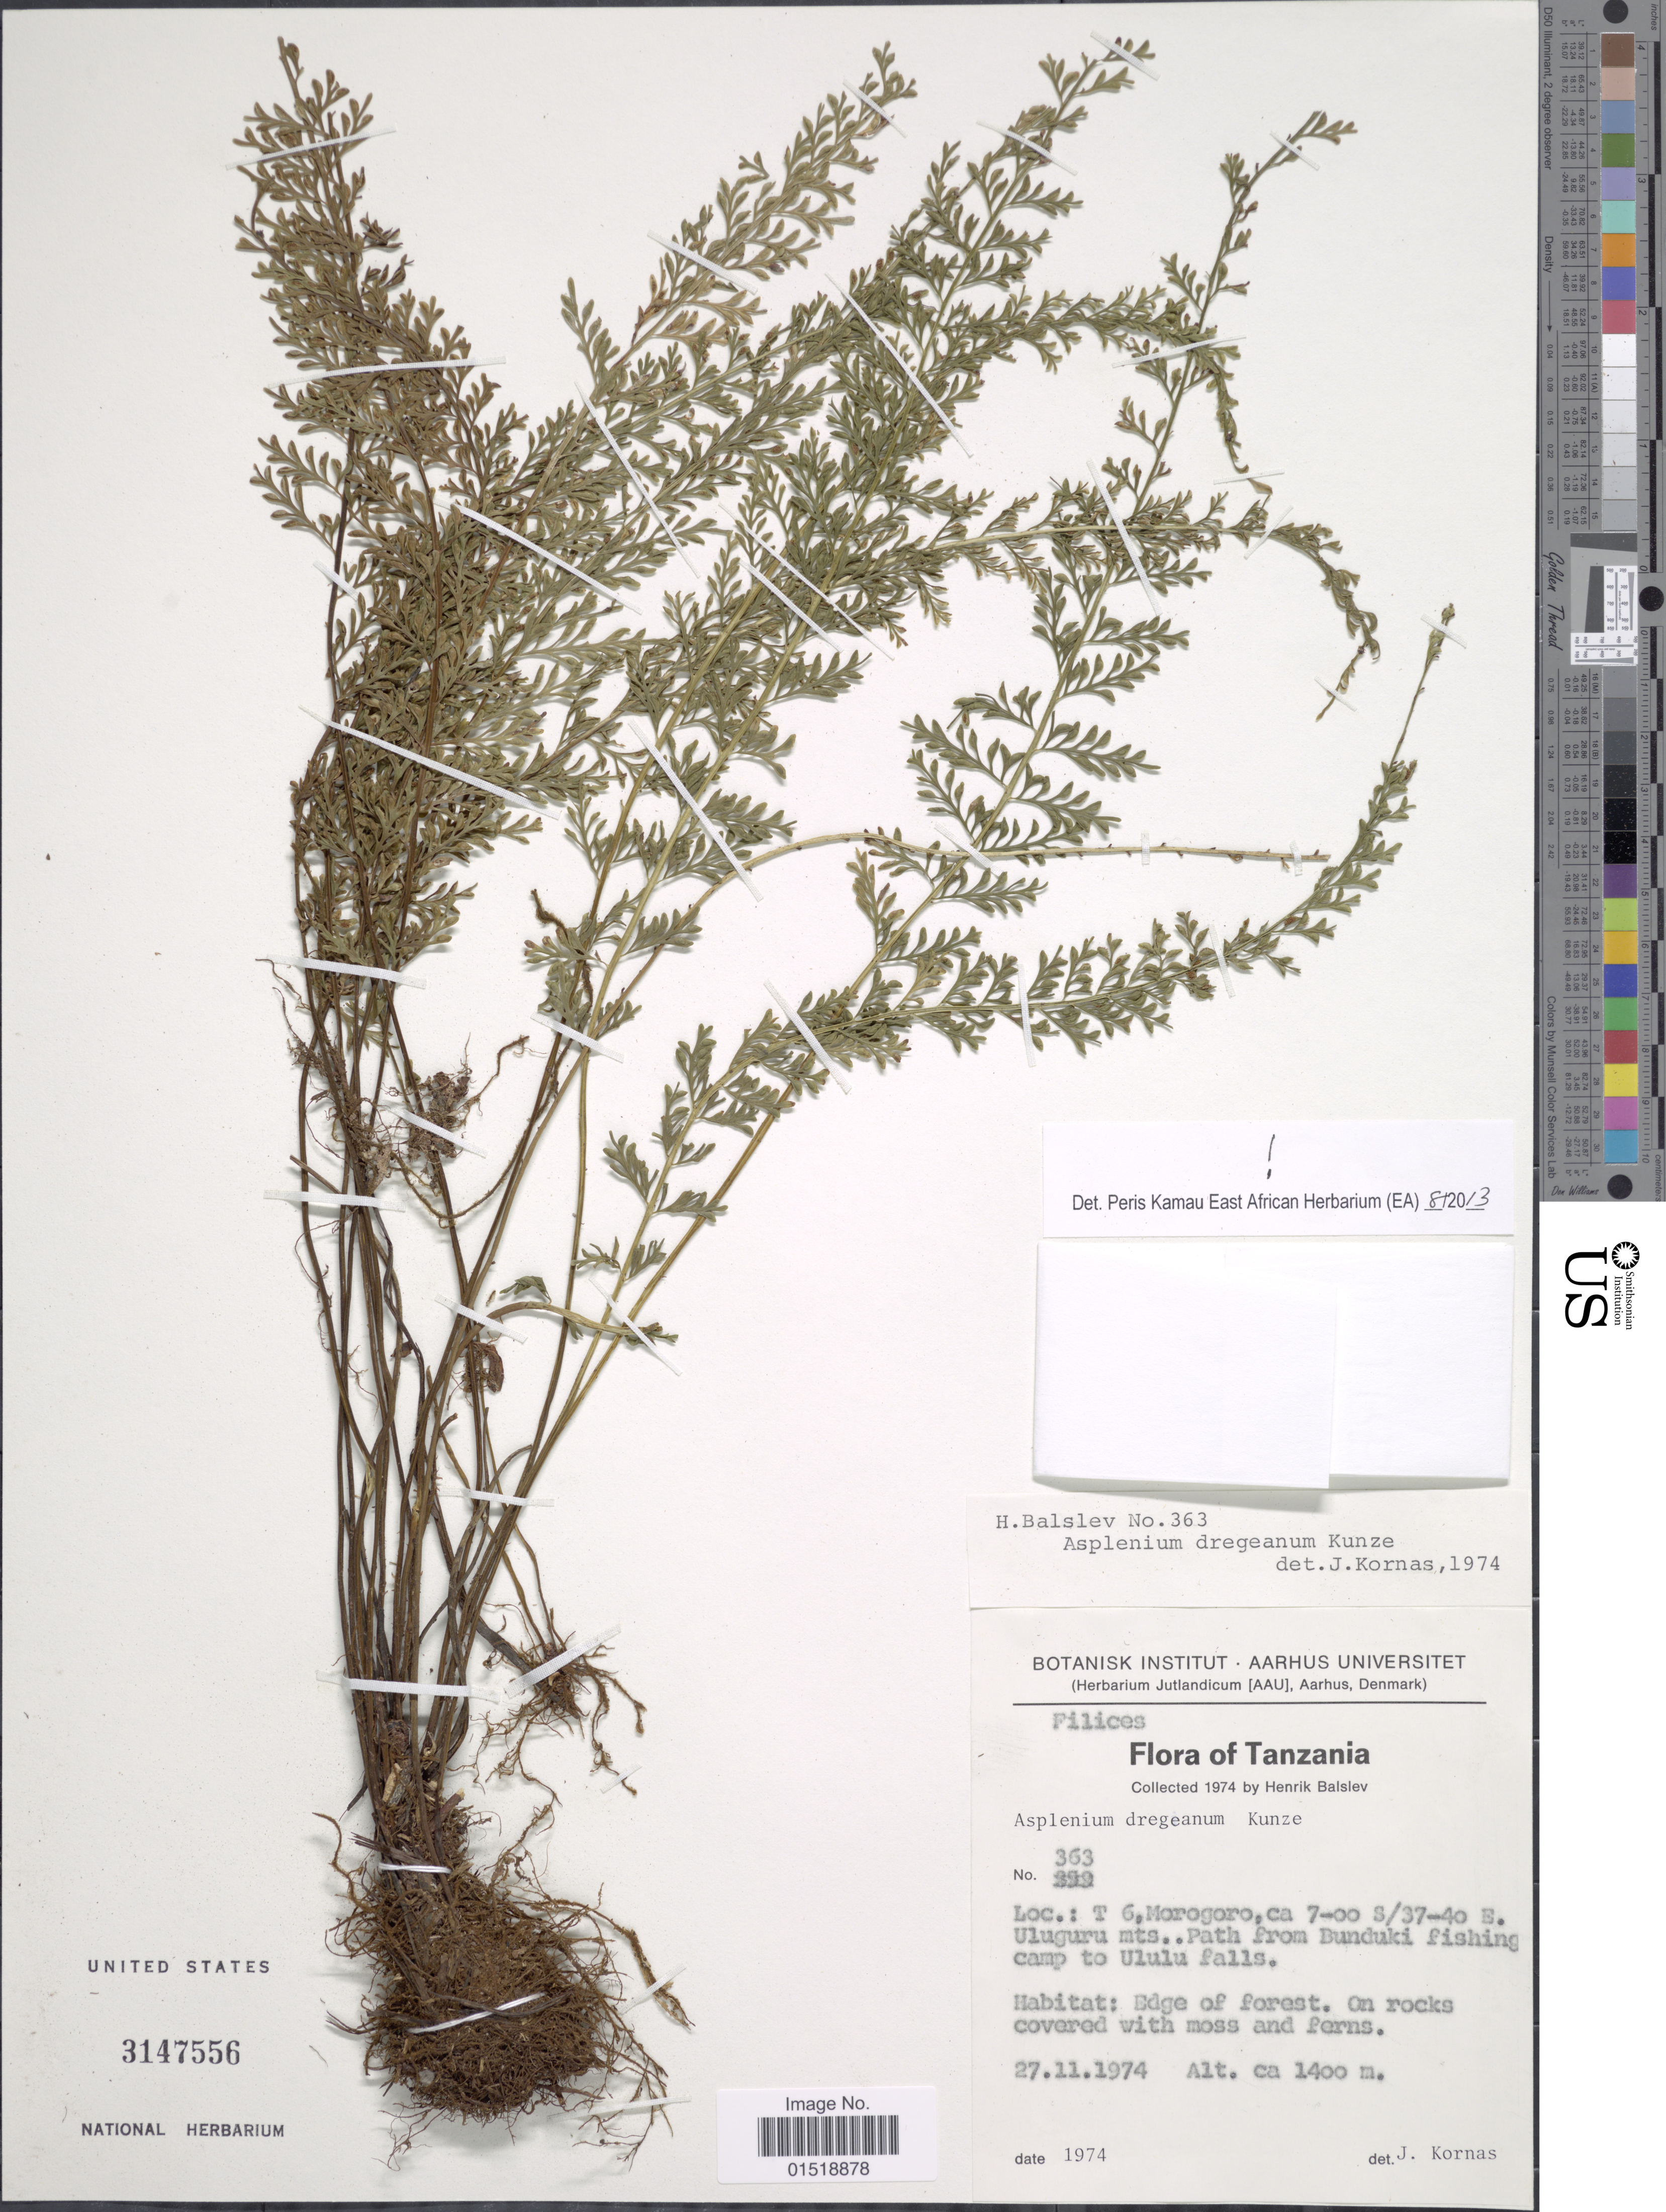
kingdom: Plantae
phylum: Tracheophyta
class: Polypodiopsida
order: Polypodiales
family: Aspleniaceae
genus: Asplenium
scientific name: Asplenium dregeanum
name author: Kunze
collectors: H. Balslev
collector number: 363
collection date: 1974-11-27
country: Tanzania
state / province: Morogoro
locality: T 6, Morogoro, Uluguru mts., path from Bunduki fishing camp to Ululu falls.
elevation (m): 1400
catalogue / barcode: US 3147556